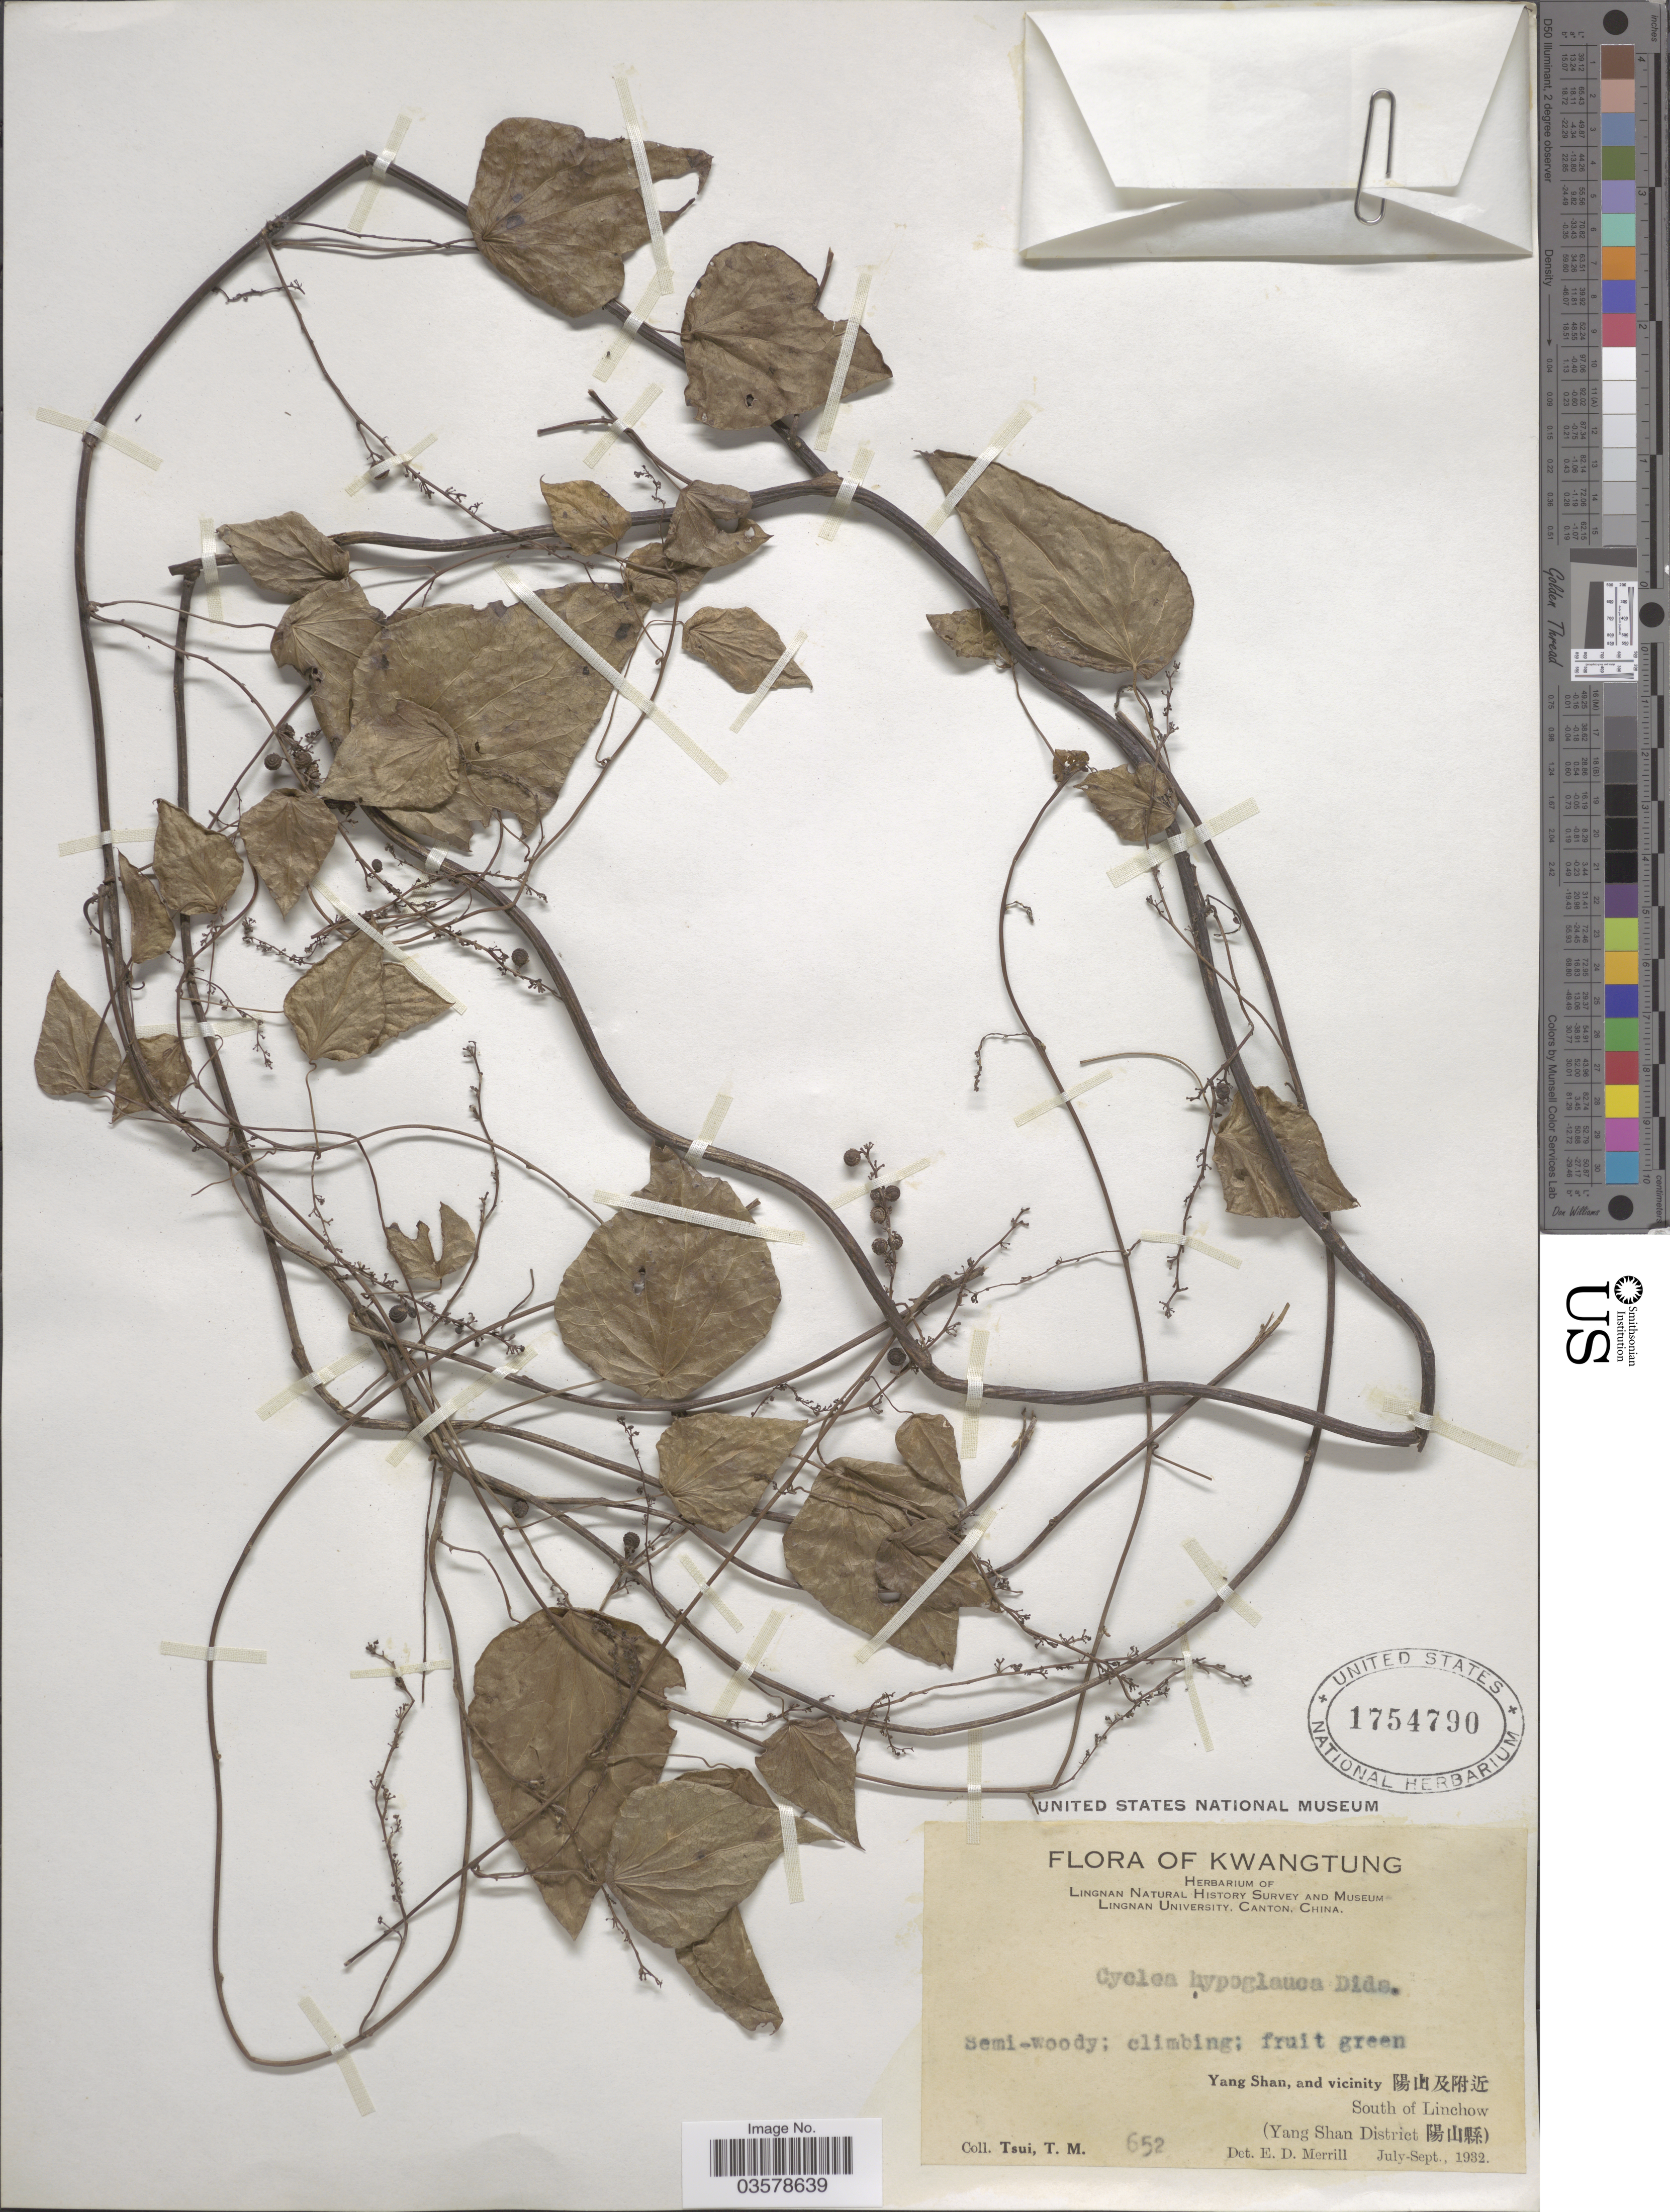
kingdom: Plantae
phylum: Tracheophyta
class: Magnoliopsida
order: Ranunculales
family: Menispermaceae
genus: Cyclea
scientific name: Cyclea hypoglauca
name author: (Schauer) Diels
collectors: T. Tsui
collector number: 652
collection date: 1932-07/1932-09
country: China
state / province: Guangdong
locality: Kwangtung. Yang Shan, and vicinity X. South of Linchow. (Yang Shan District X).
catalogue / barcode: US 1754790